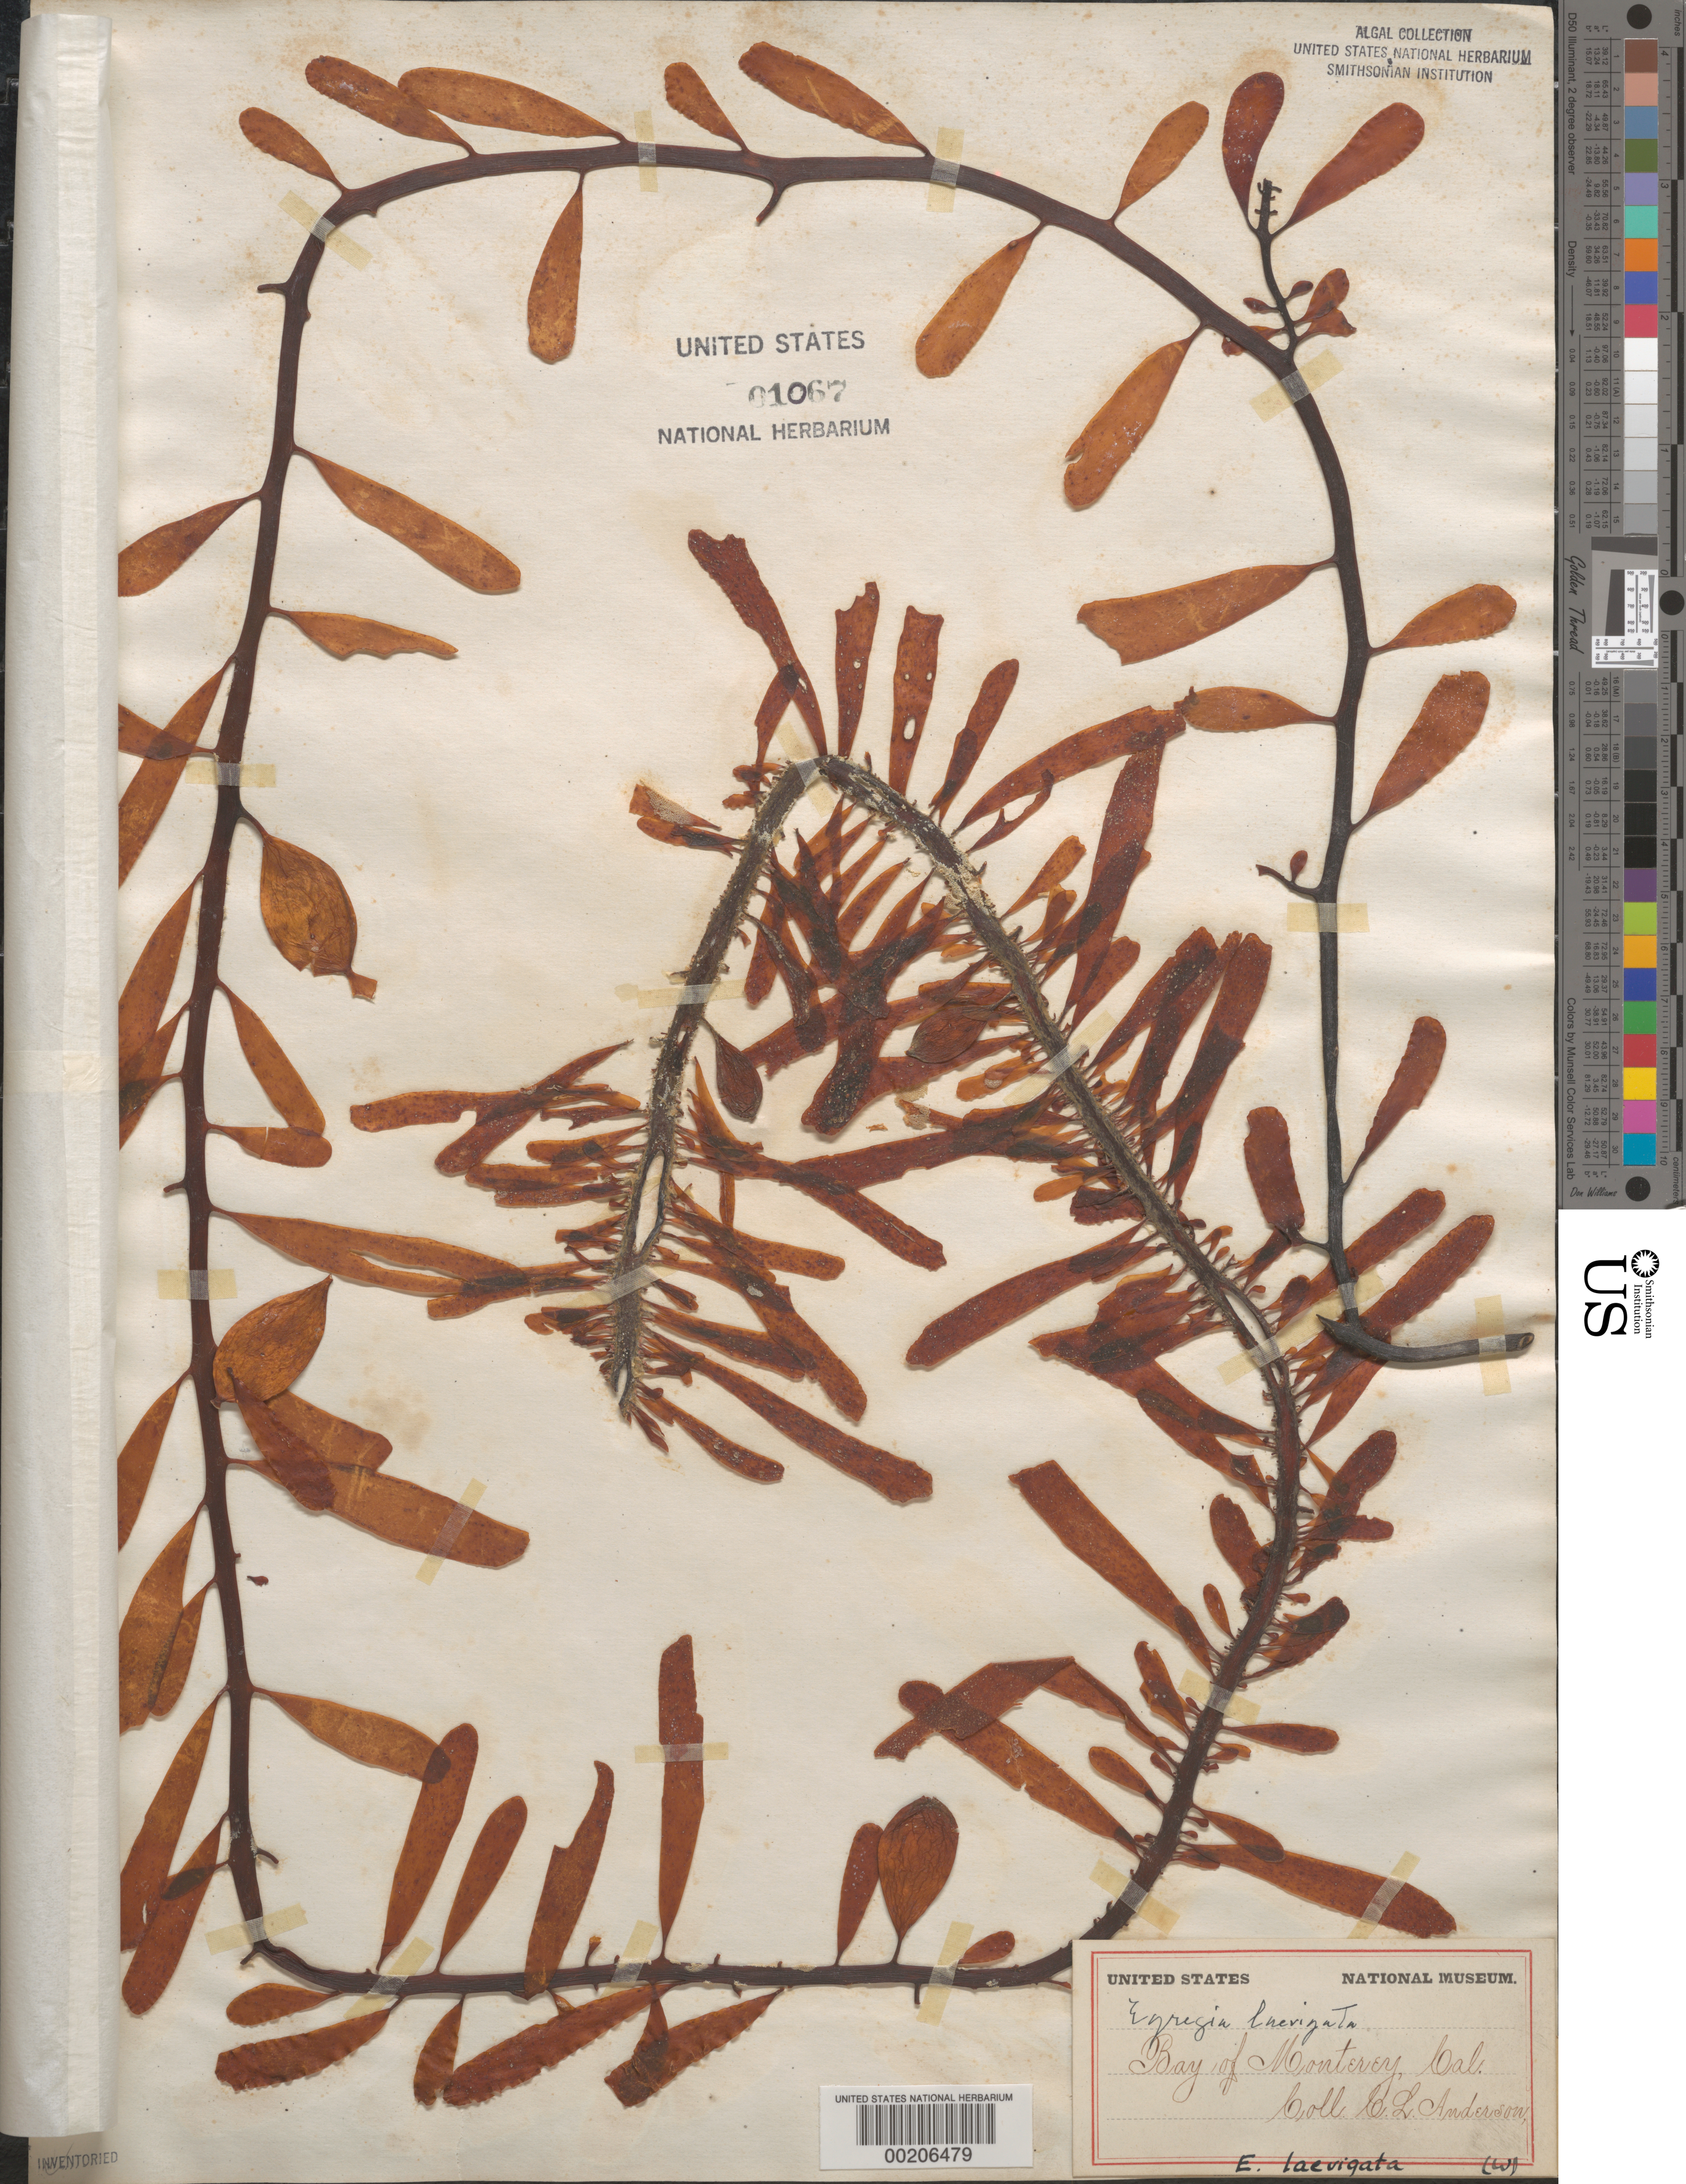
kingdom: Chromista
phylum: Ochrophyta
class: Phaeophyceae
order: Laminariales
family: Lessoniaceae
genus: Egregia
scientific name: Egregia menziesii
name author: (Turner) Aresch.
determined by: Algae name updating Project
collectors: C. L. Anderson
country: United States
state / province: California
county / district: Monterey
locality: Monterey Bay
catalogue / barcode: US 1067